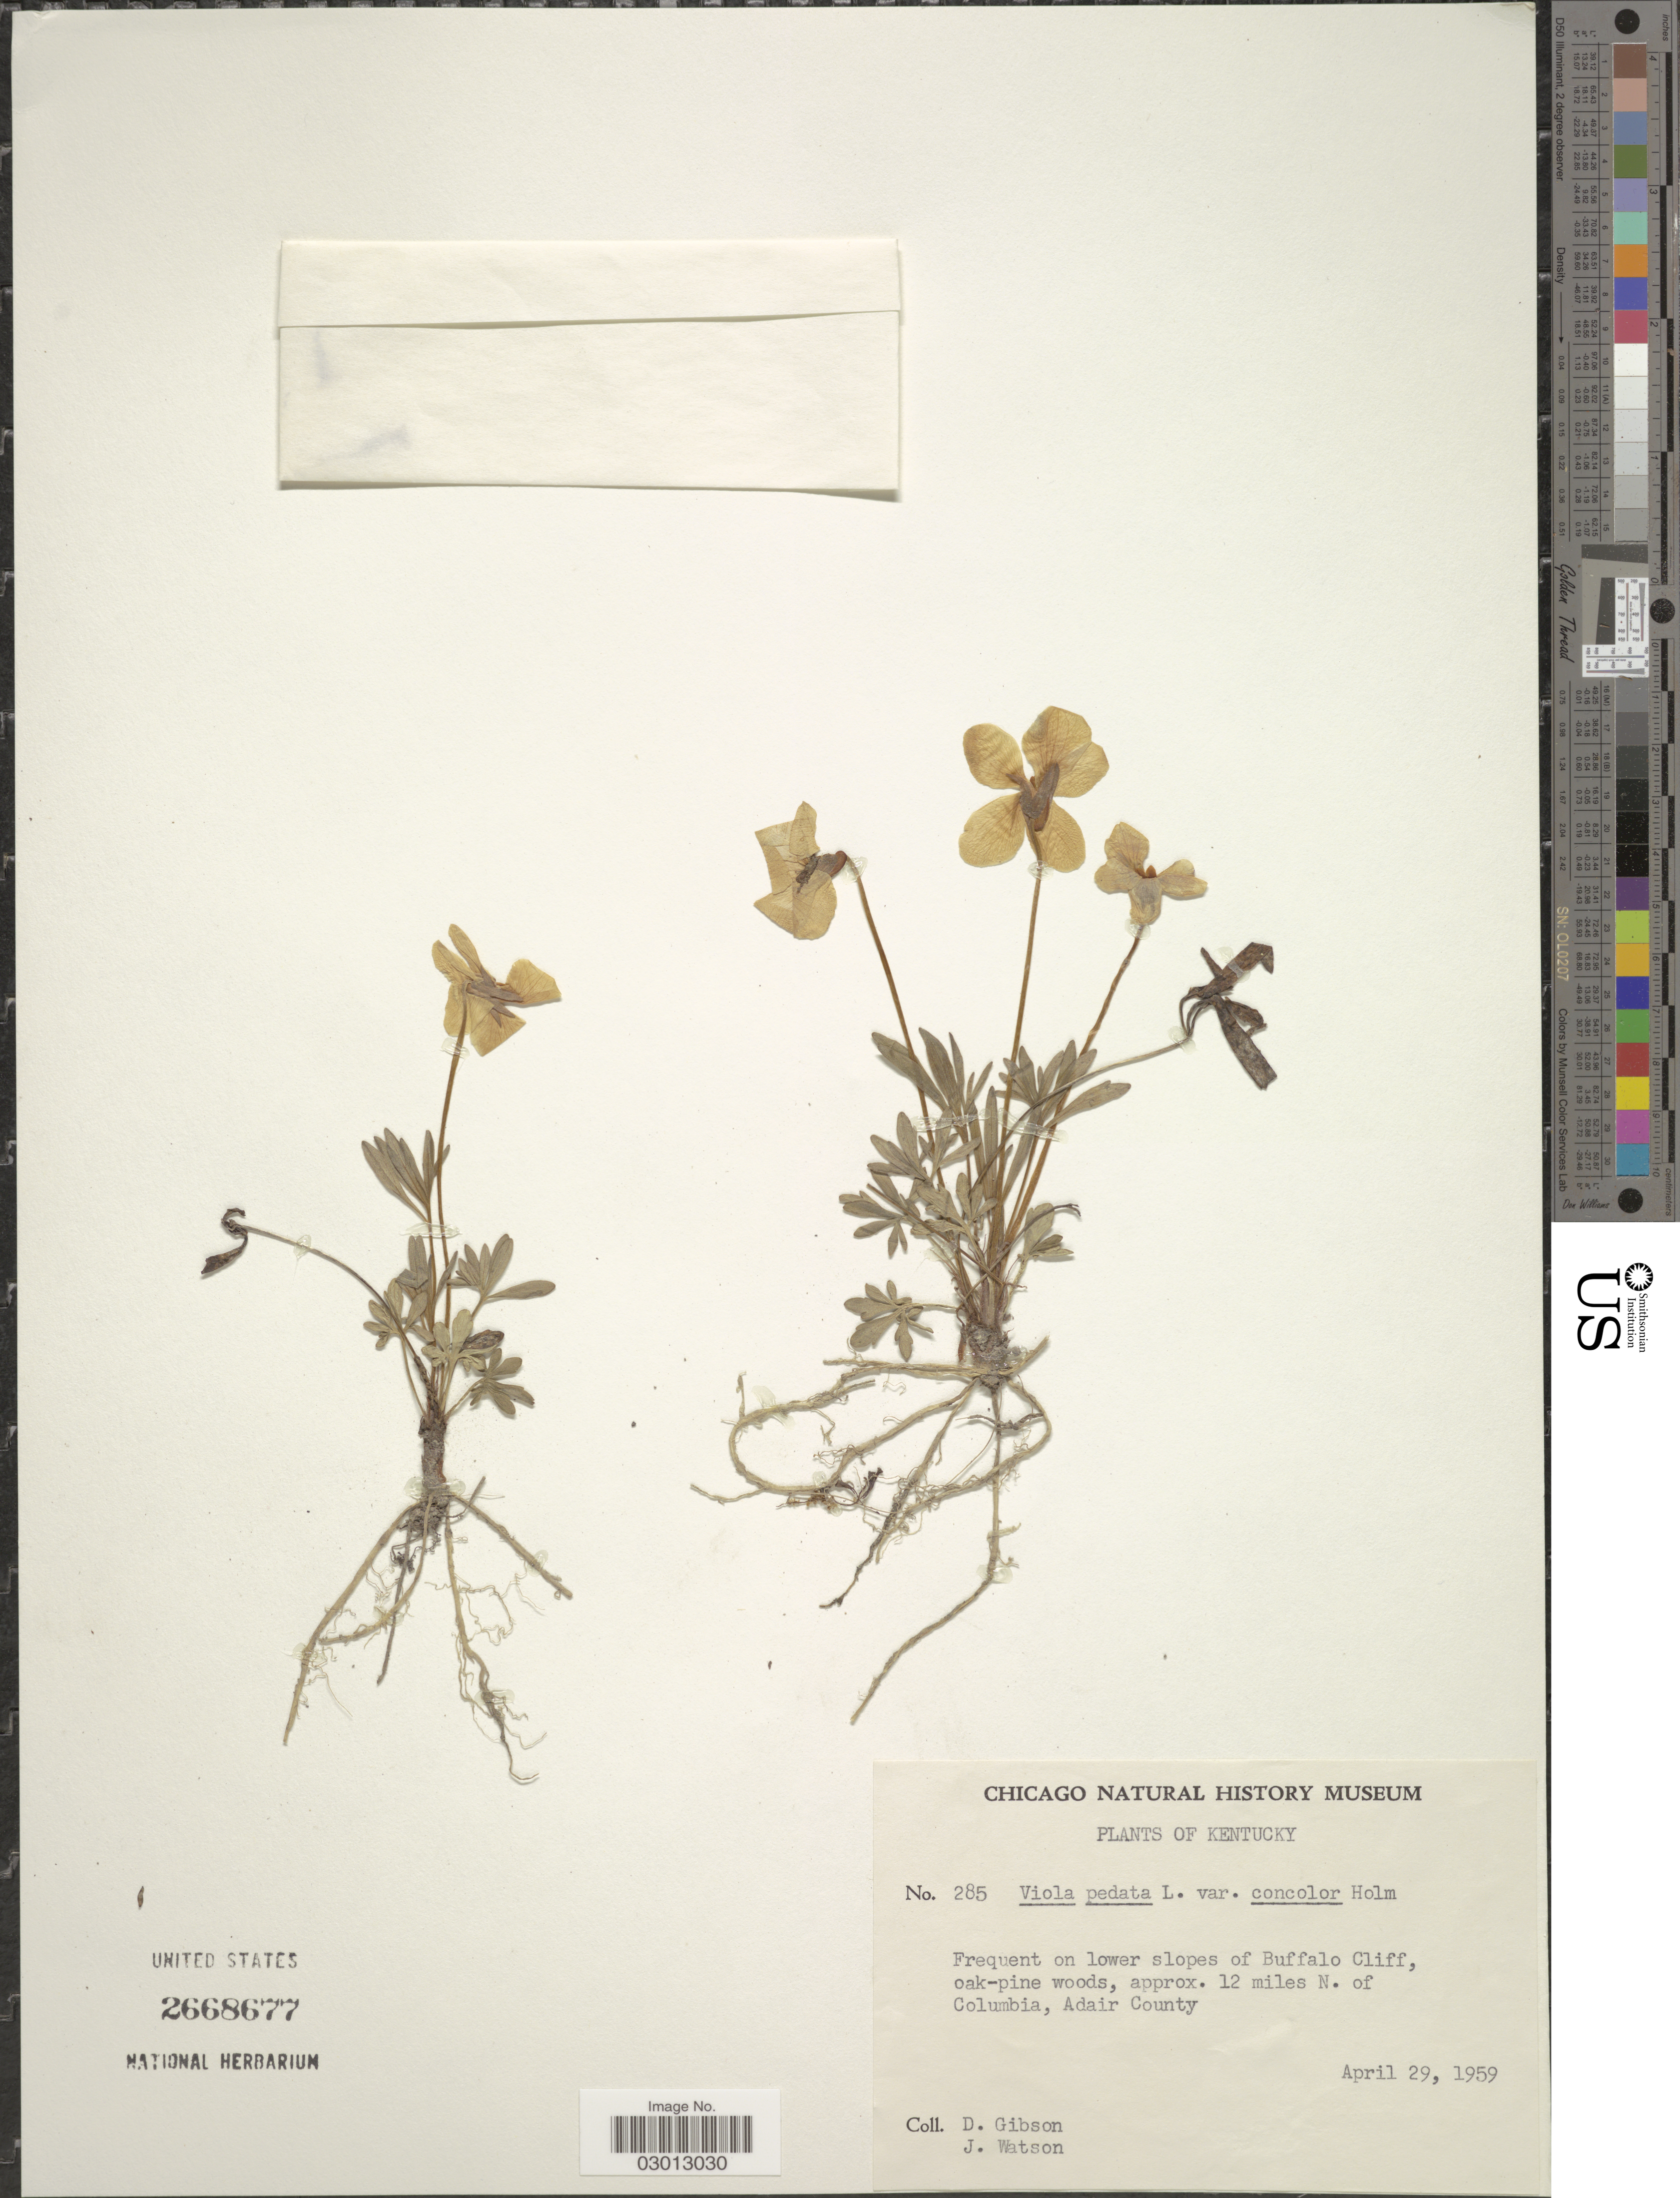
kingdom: Plantae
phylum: Tracheophyta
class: Magnoliopsida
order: Malpighiales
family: Violaceae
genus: Viola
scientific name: Viola pedata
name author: L.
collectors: D. Gibson & J. Watson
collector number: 285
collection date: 1959-04-29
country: United States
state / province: Kentucky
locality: Frequent on lower slopes of Buffalo Cliff, oak-pine woods, approx. 12 miles N. of Columbia, Adair County.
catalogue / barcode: US 2668677